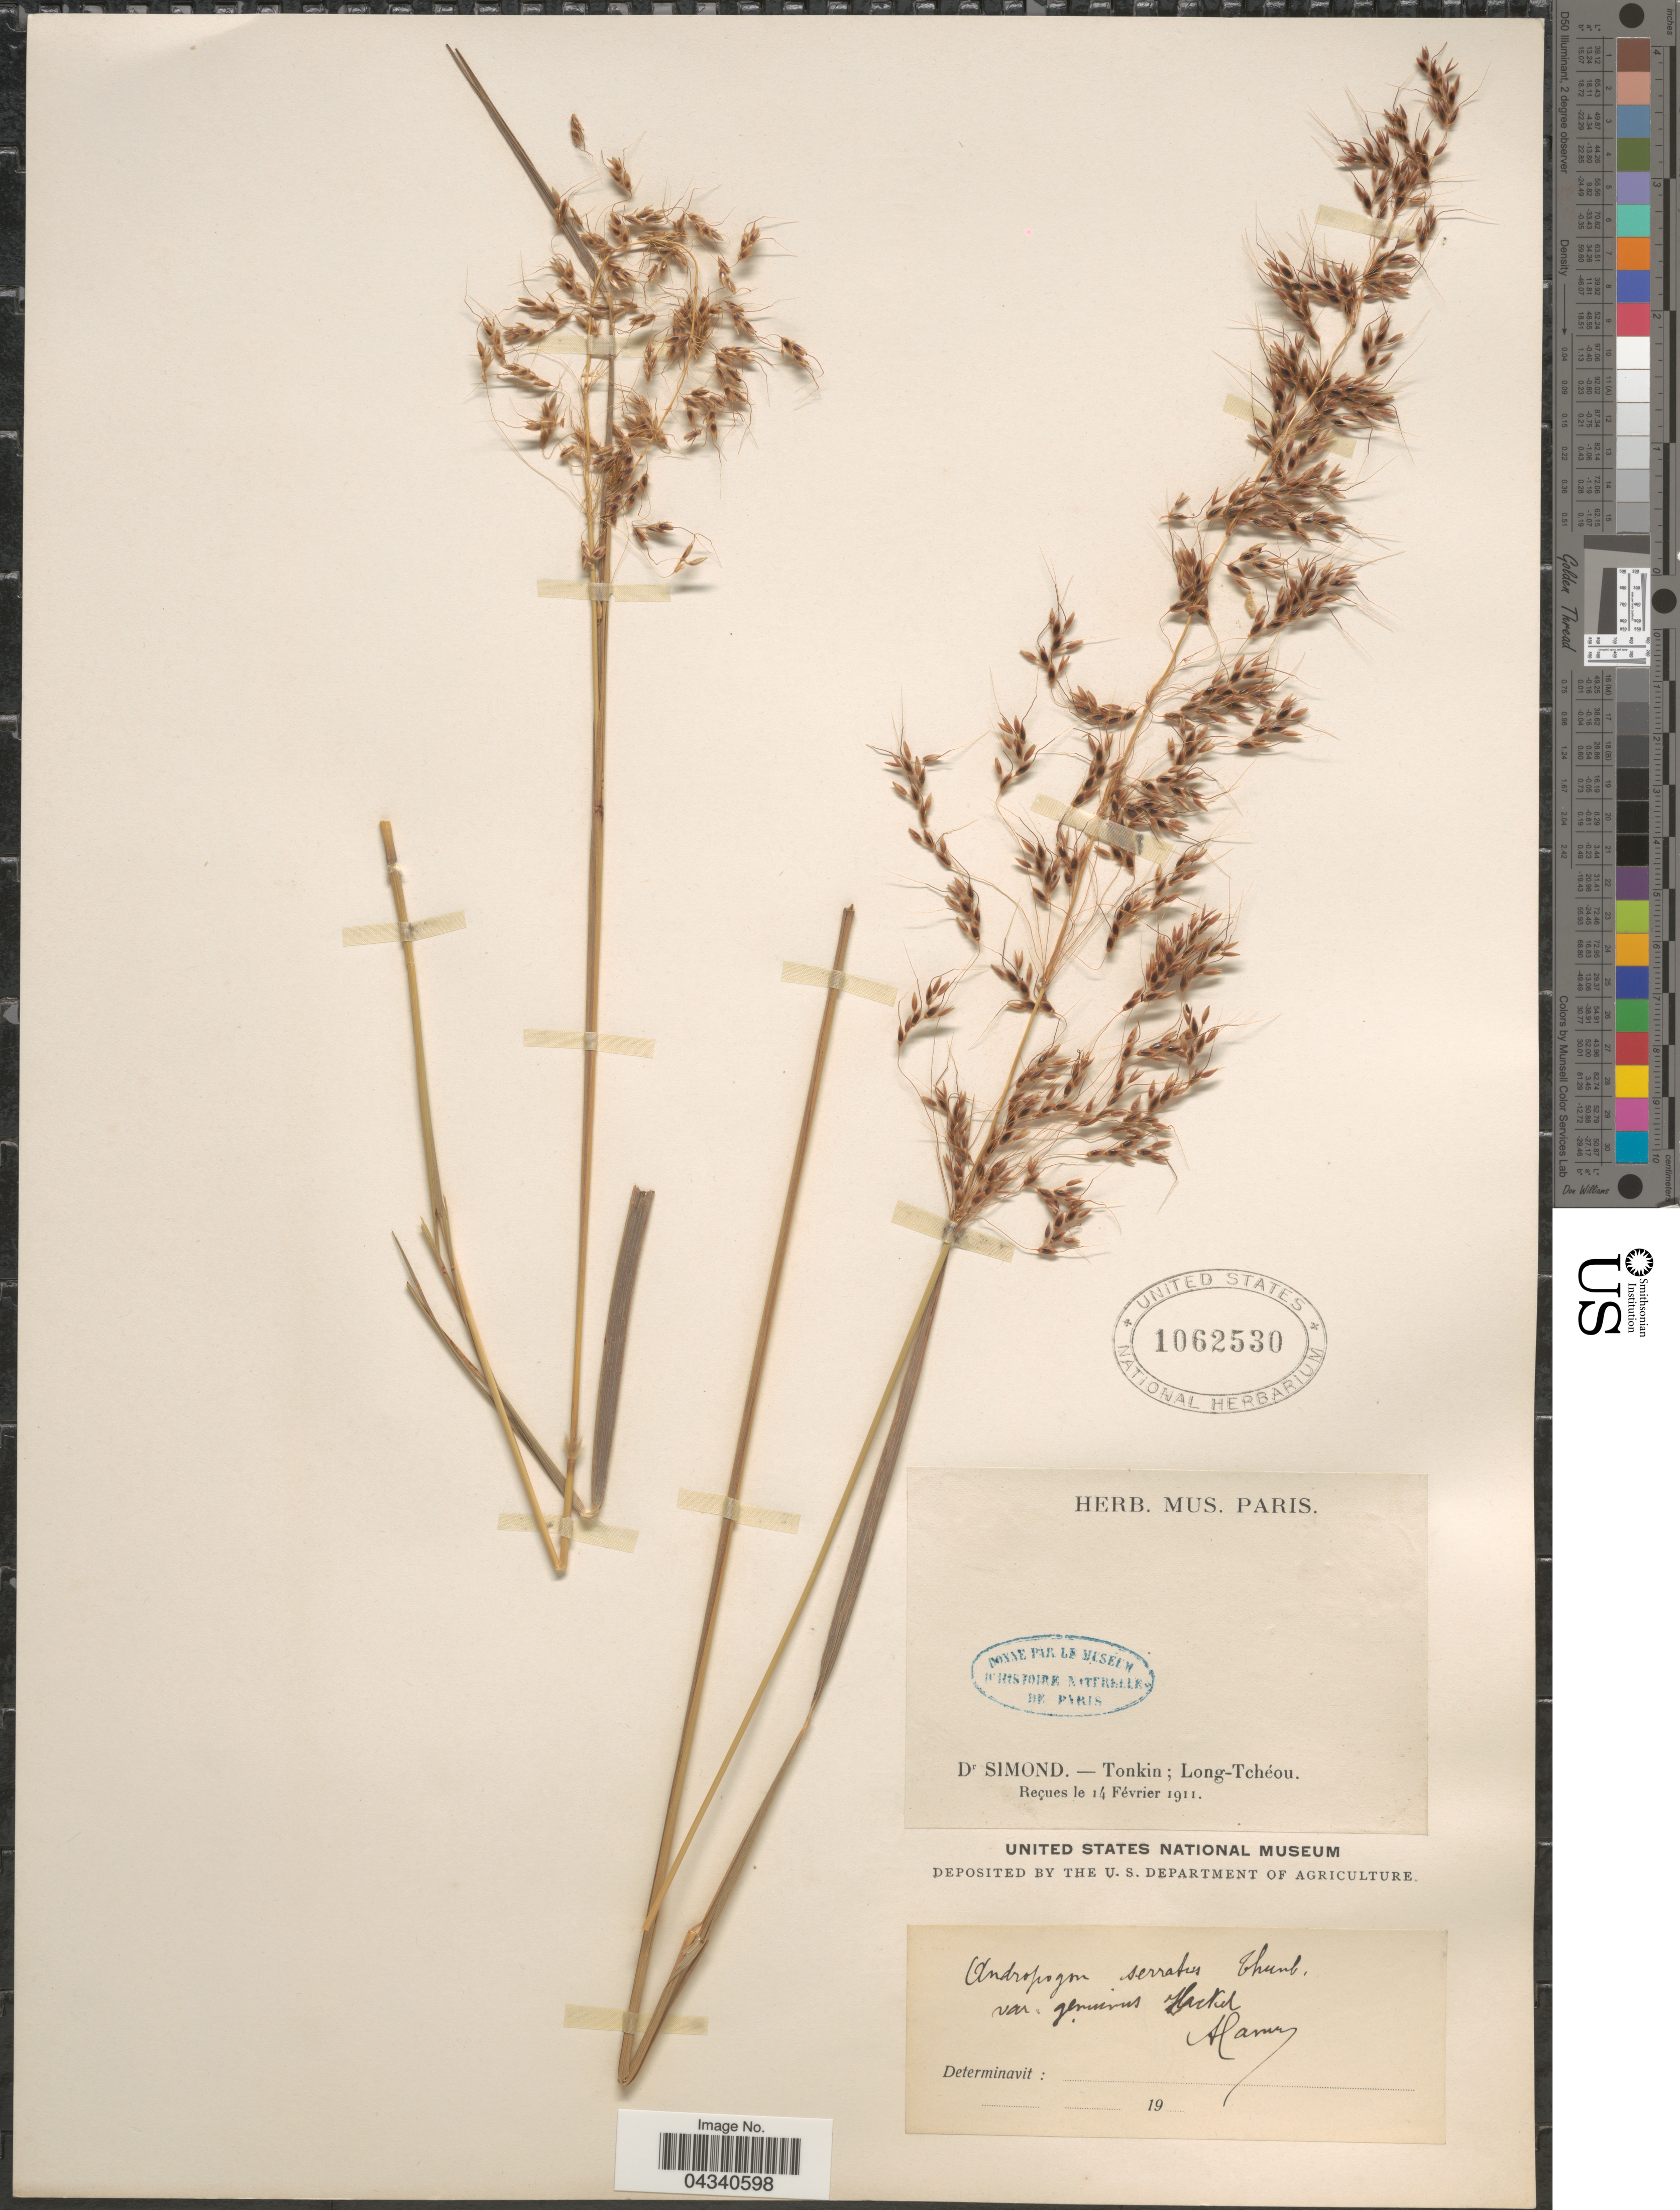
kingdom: Plantae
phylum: Tracheophyta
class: Liliopsida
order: Poales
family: Poaceae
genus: Sorghum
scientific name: Sorghum nitidum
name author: (Vahl) Pers.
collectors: Simond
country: Vietnam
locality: Tonkin; Long-Tchéou.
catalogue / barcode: US 1062530